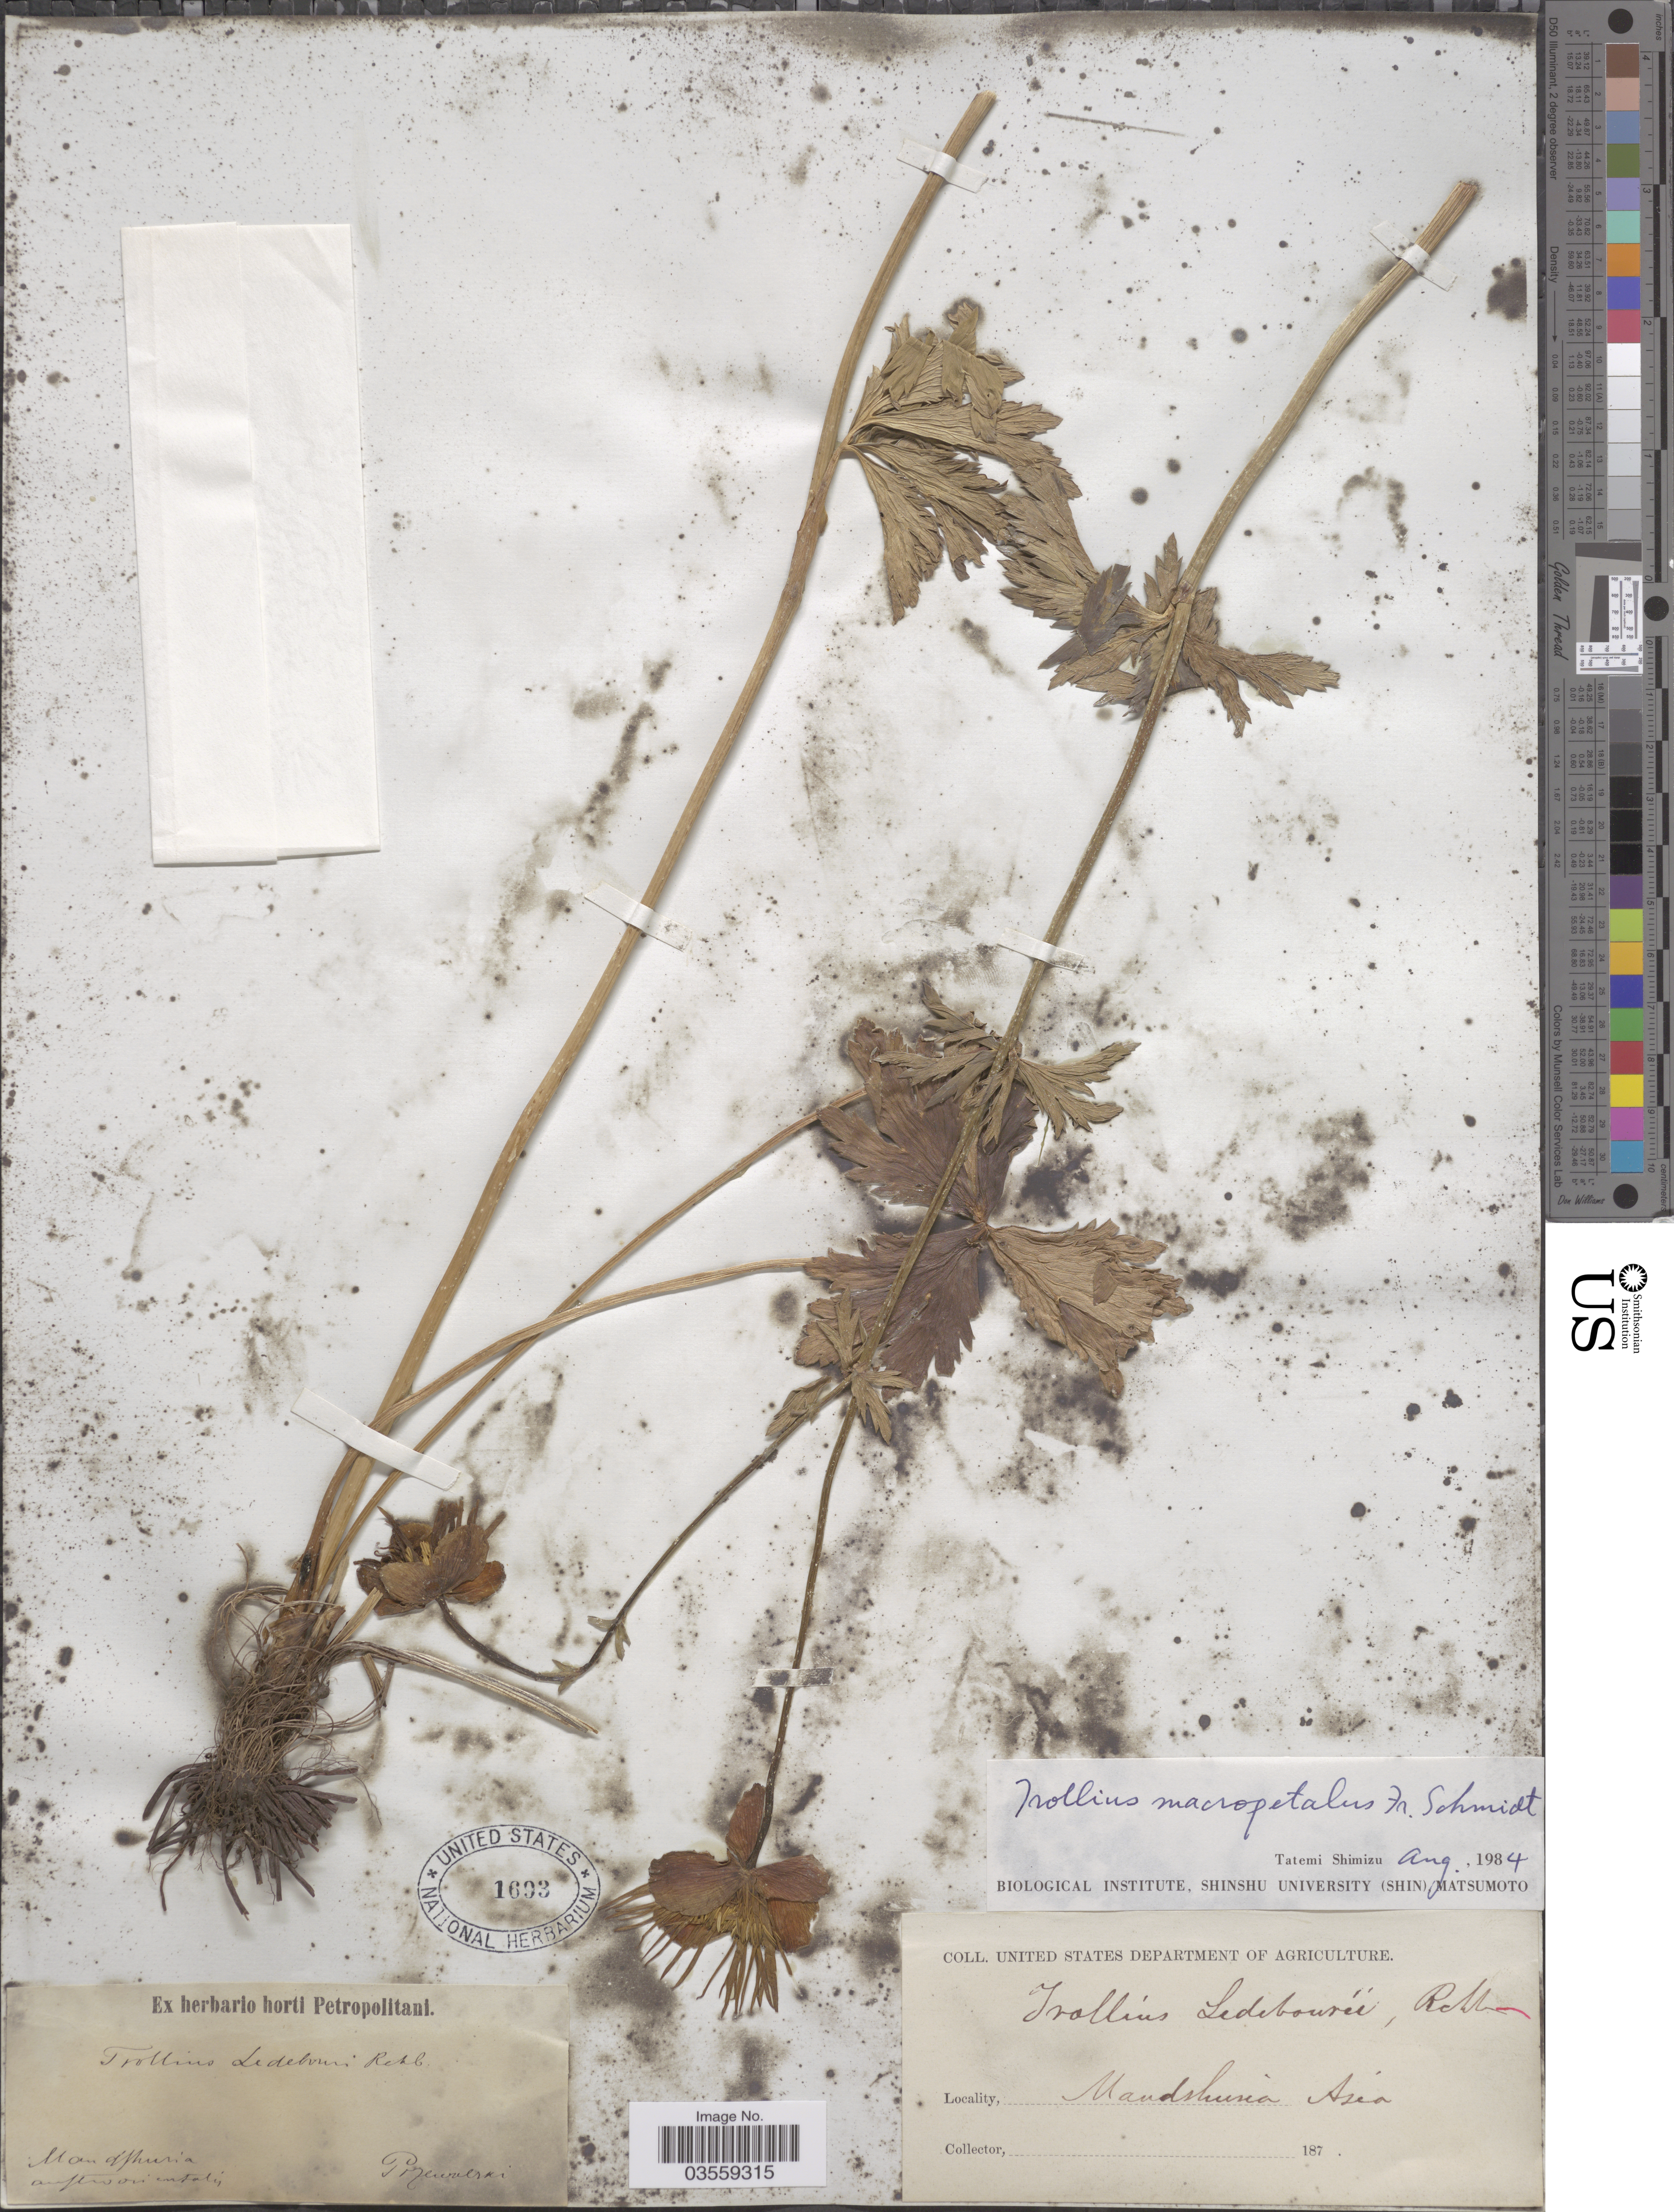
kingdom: Plantae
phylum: Tracheophyta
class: Magnoliopsida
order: Ranunculales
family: Ranunculaceae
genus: Trollius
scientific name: Trollius macropetalus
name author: F. Schmidt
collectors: Pozeurelski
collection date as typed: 187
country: China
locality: Mandshuria austro orientalis Asia.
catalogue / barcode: US 1693